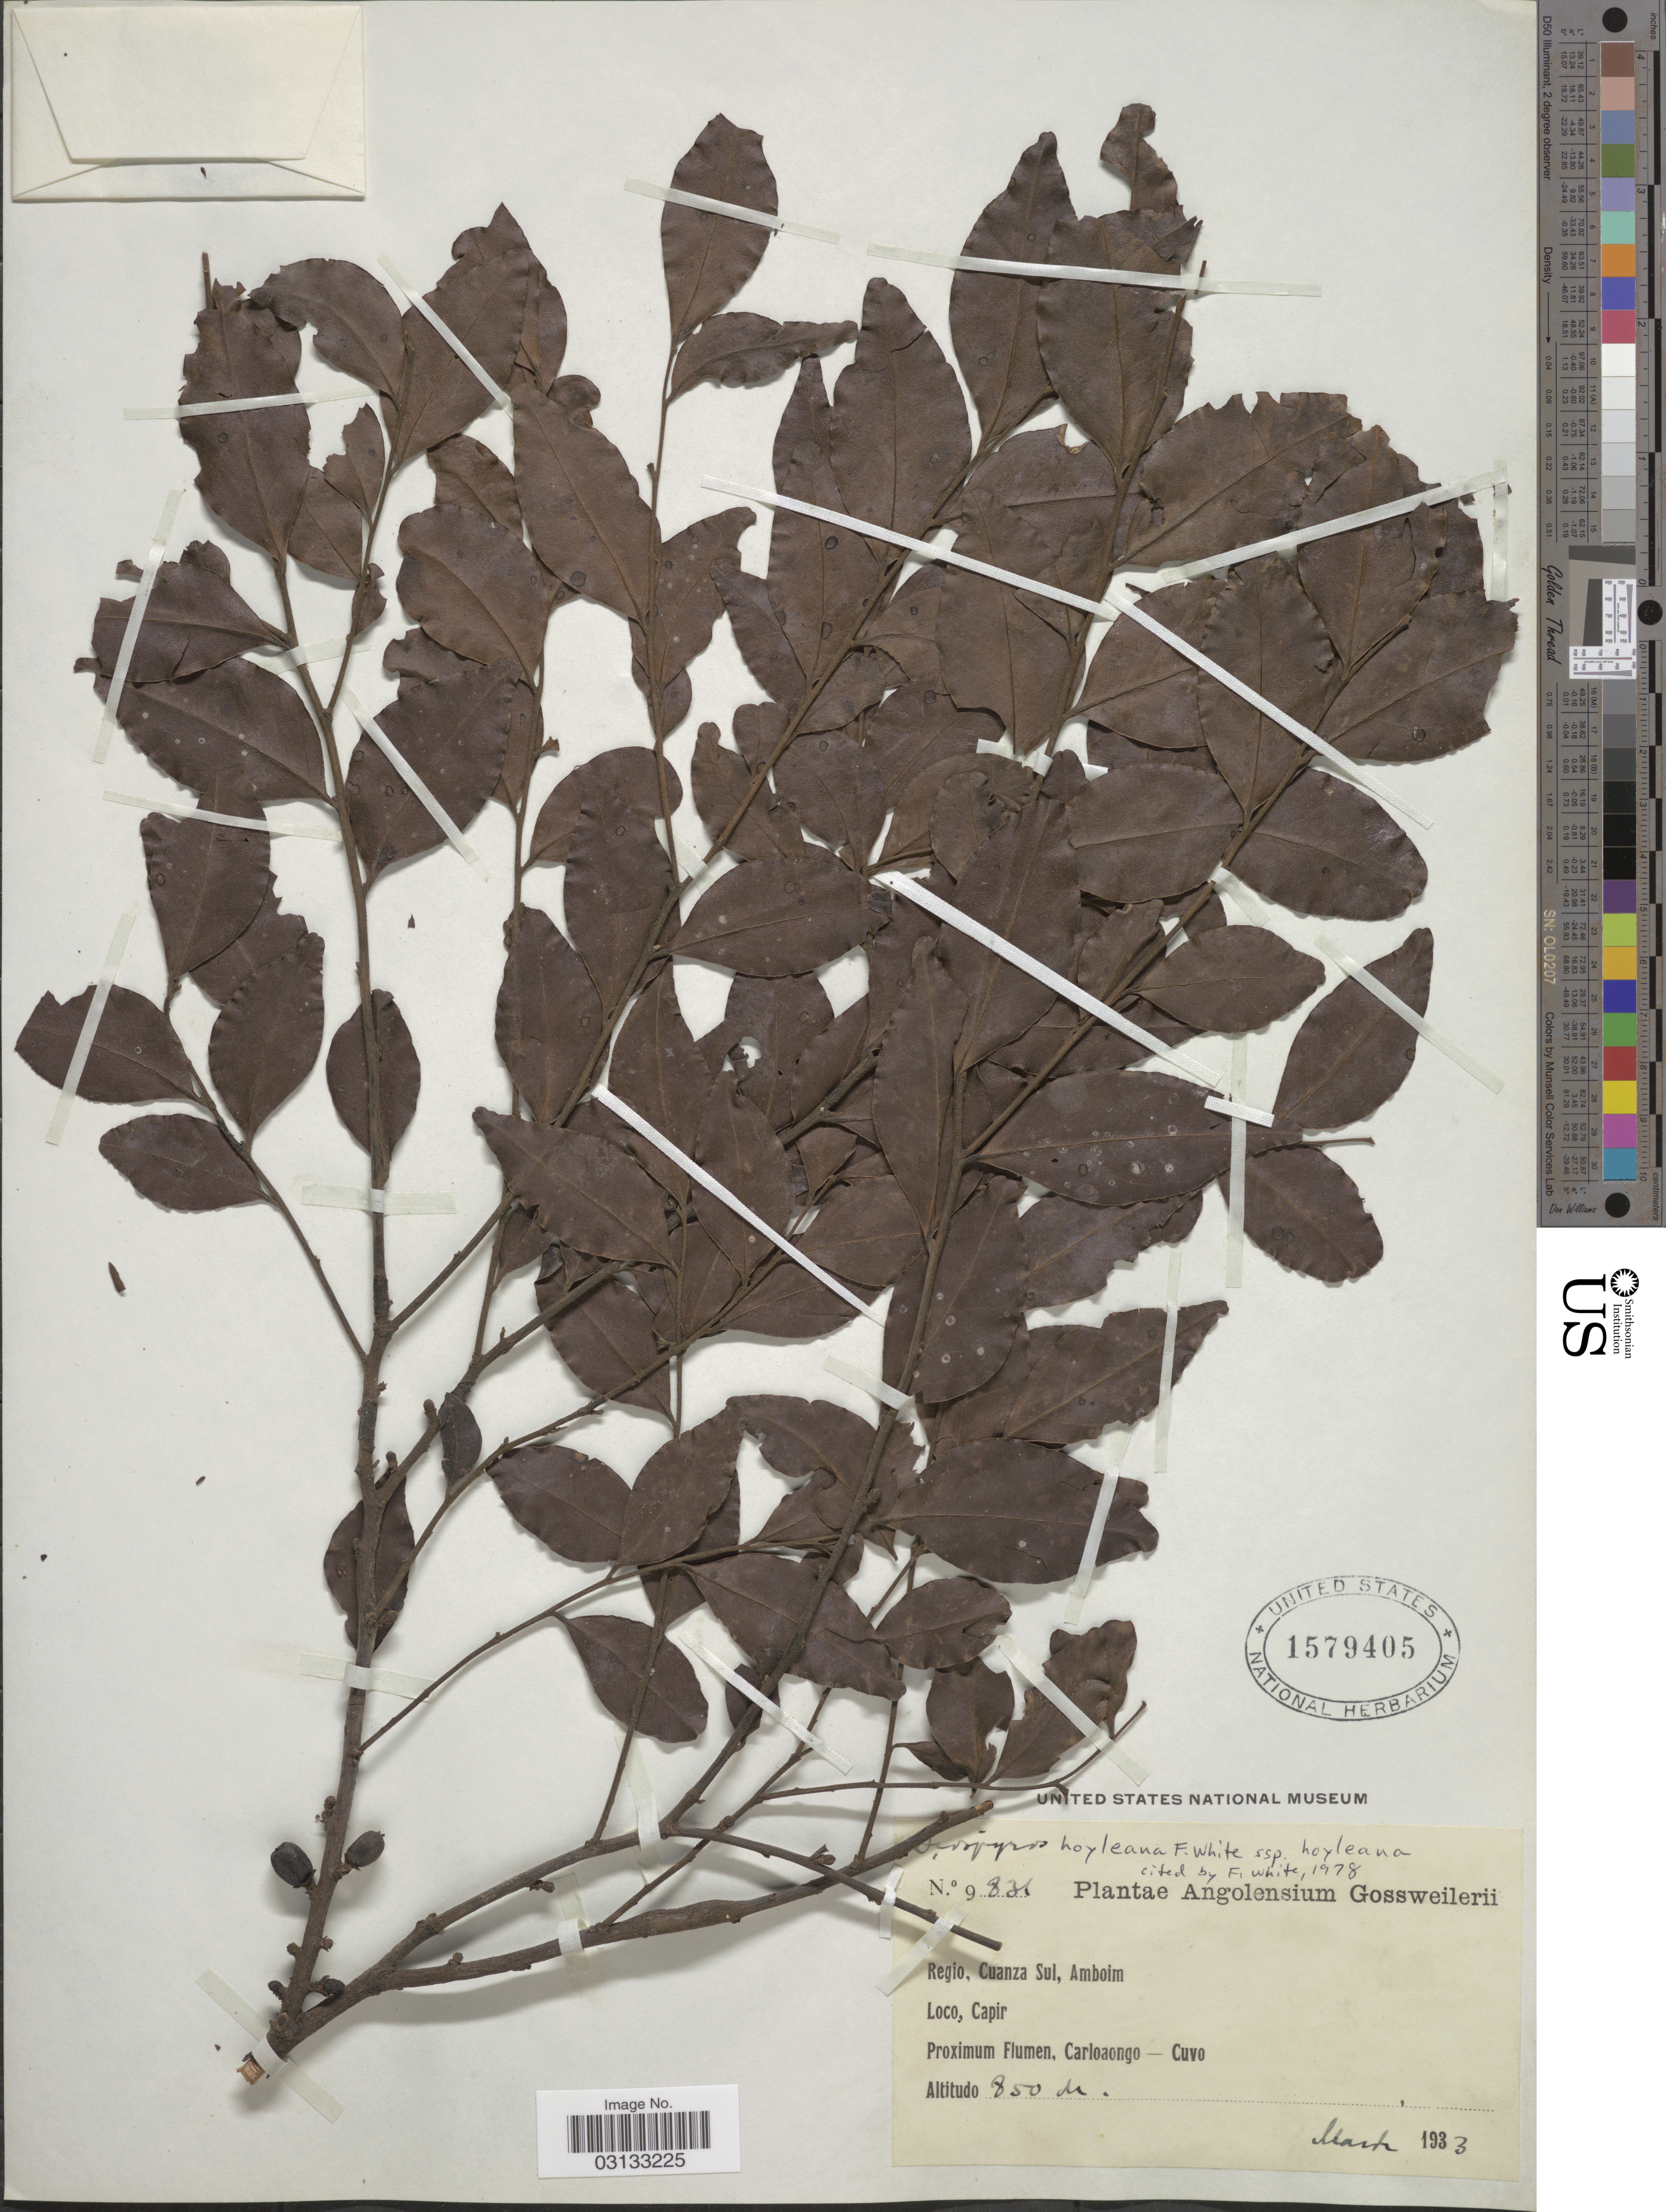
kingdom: Plantae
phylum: Tracheophyta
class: Magnoliopsida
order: Ericales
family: Ebenaceae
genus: Diospyros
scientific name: Diospyros hoyleana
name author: F. White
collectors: -. Gossweiler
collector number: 9831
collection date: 1933-03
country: Angola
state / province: Cuanza Sul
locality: Regio, Cuanza Sul, Amboim. Capir, Carloaongo-Cuvo.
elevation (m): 850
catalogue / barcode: US 1579405